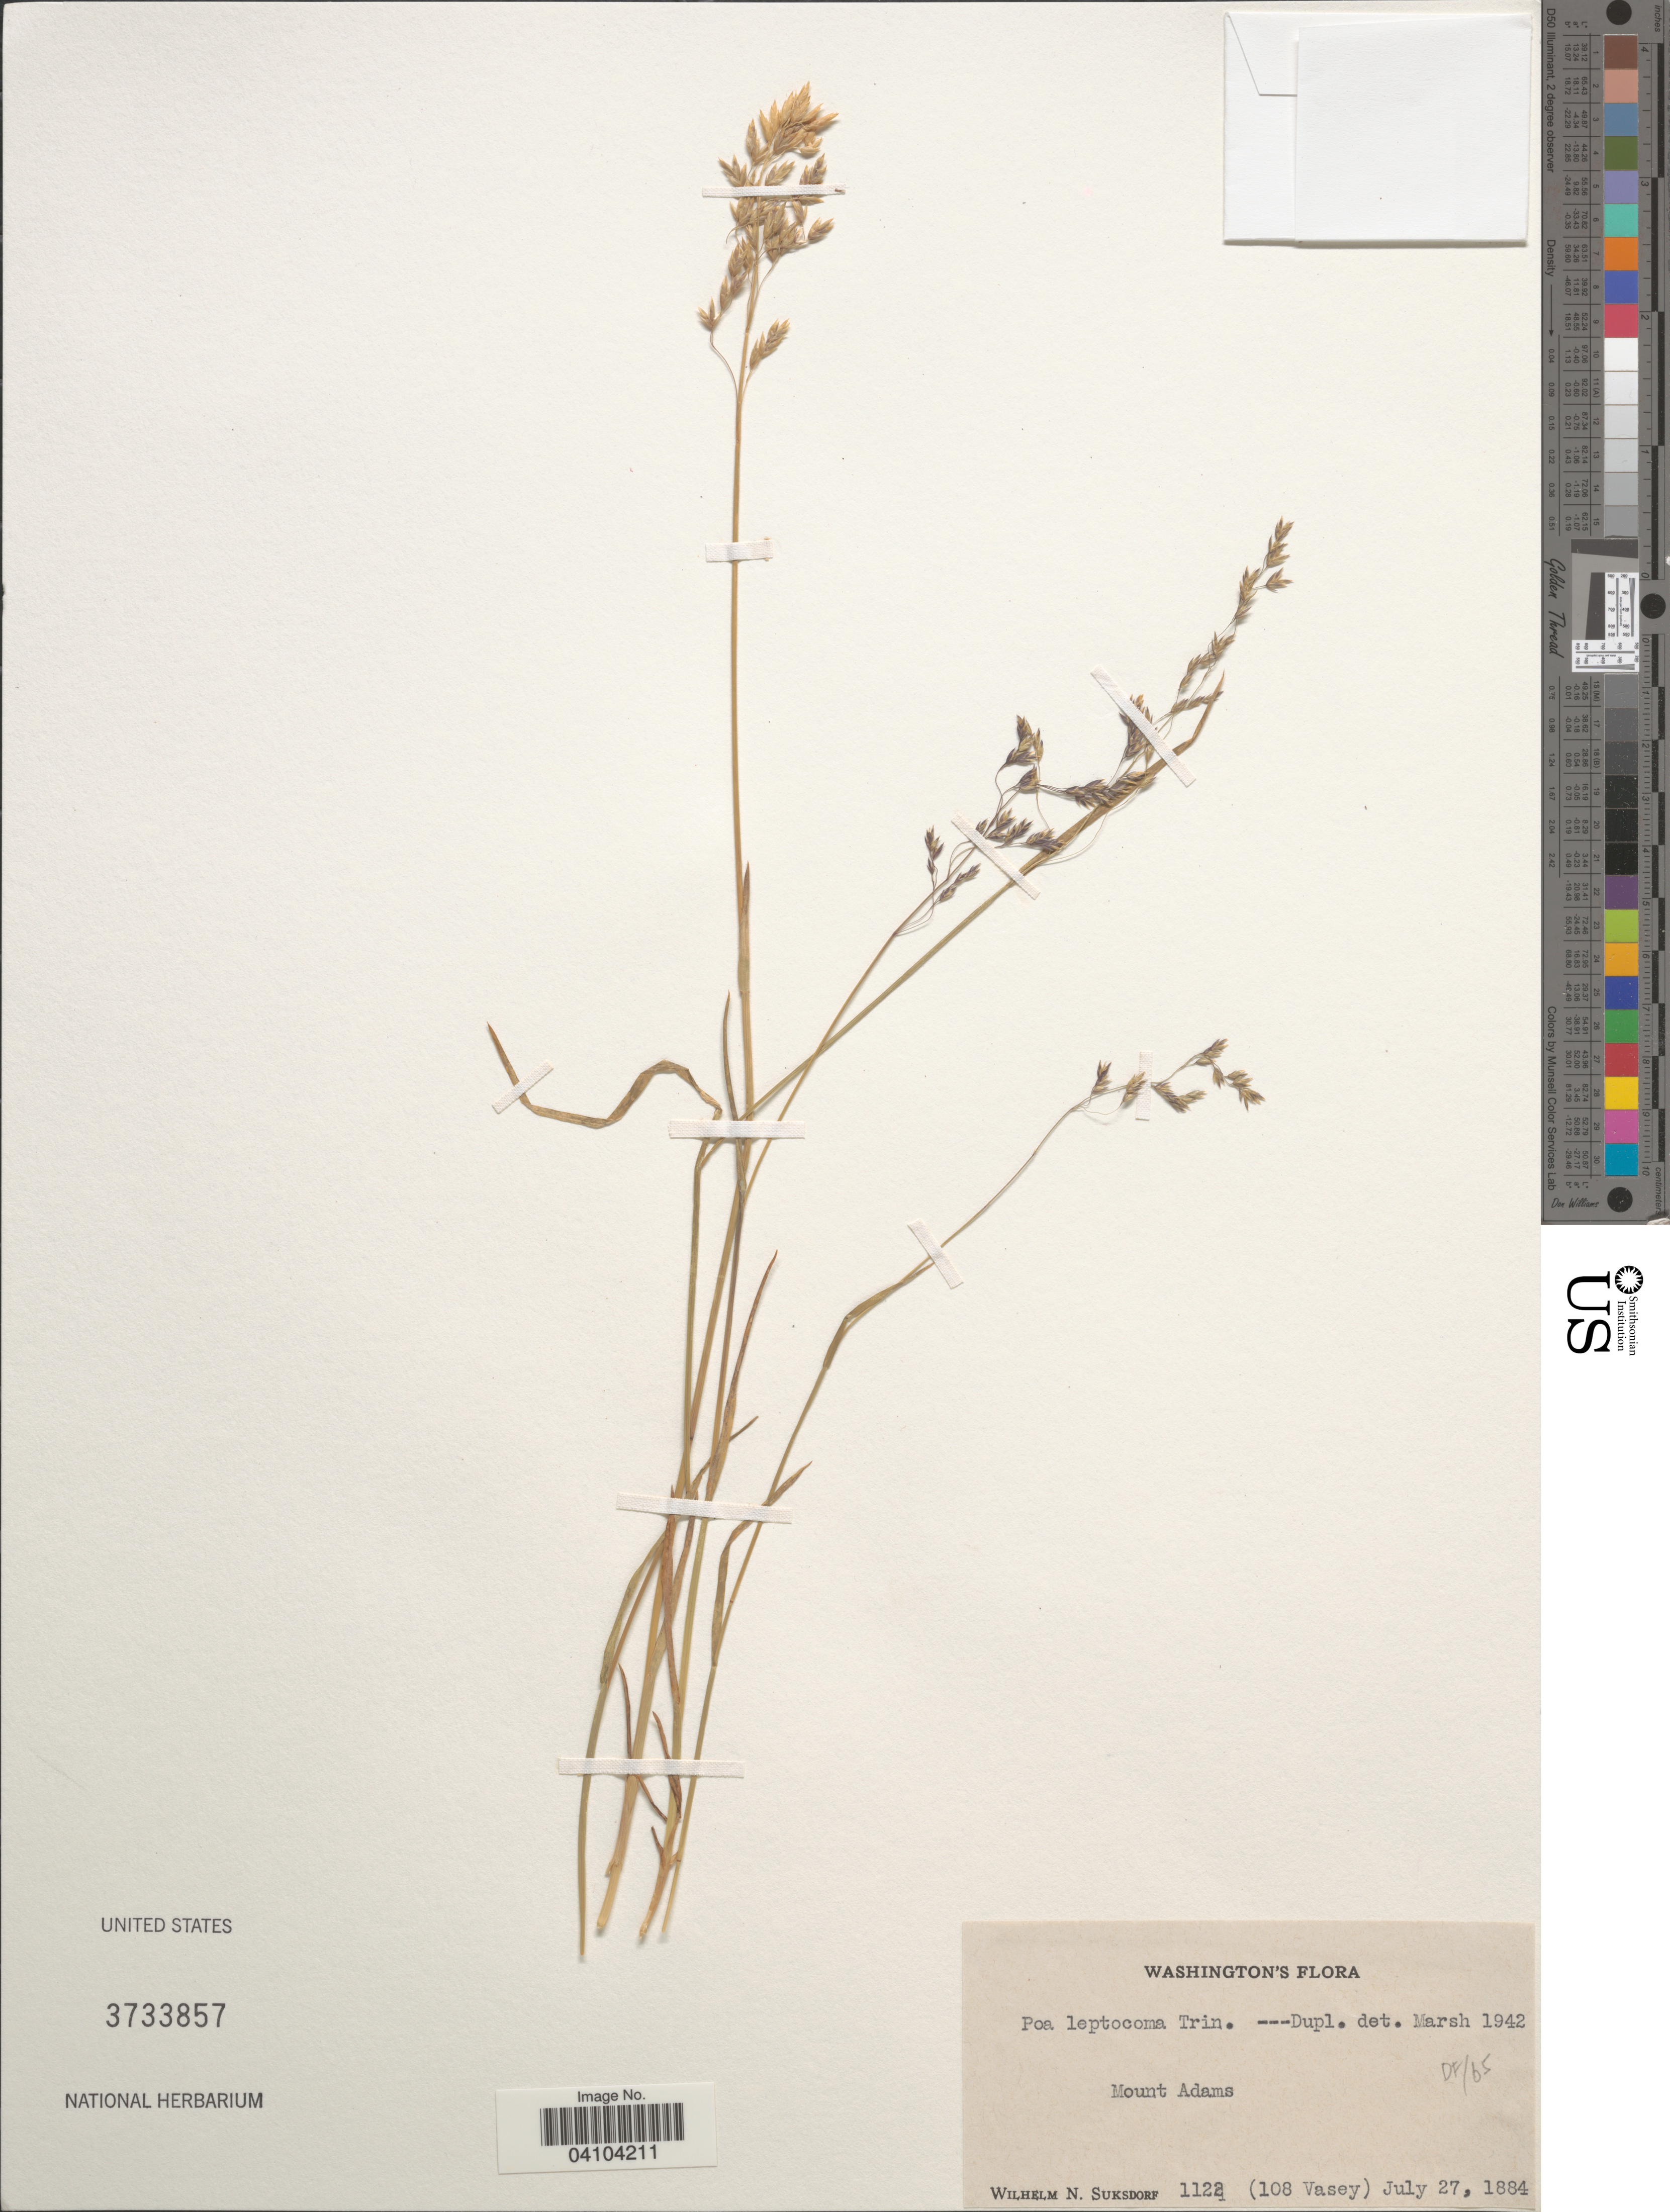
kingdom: Plantae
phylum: Tracheophyta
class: Liliopsida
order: Poales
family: Poaceae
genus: Poa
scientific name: Poa leptocoma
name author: Trin.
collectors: W. N. Suksdorf & Vasey, --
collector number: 1122/108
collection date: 1884-07-27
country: United States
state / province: Washington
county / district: Yakima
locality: Mount Adams.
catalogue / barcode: US 3733857